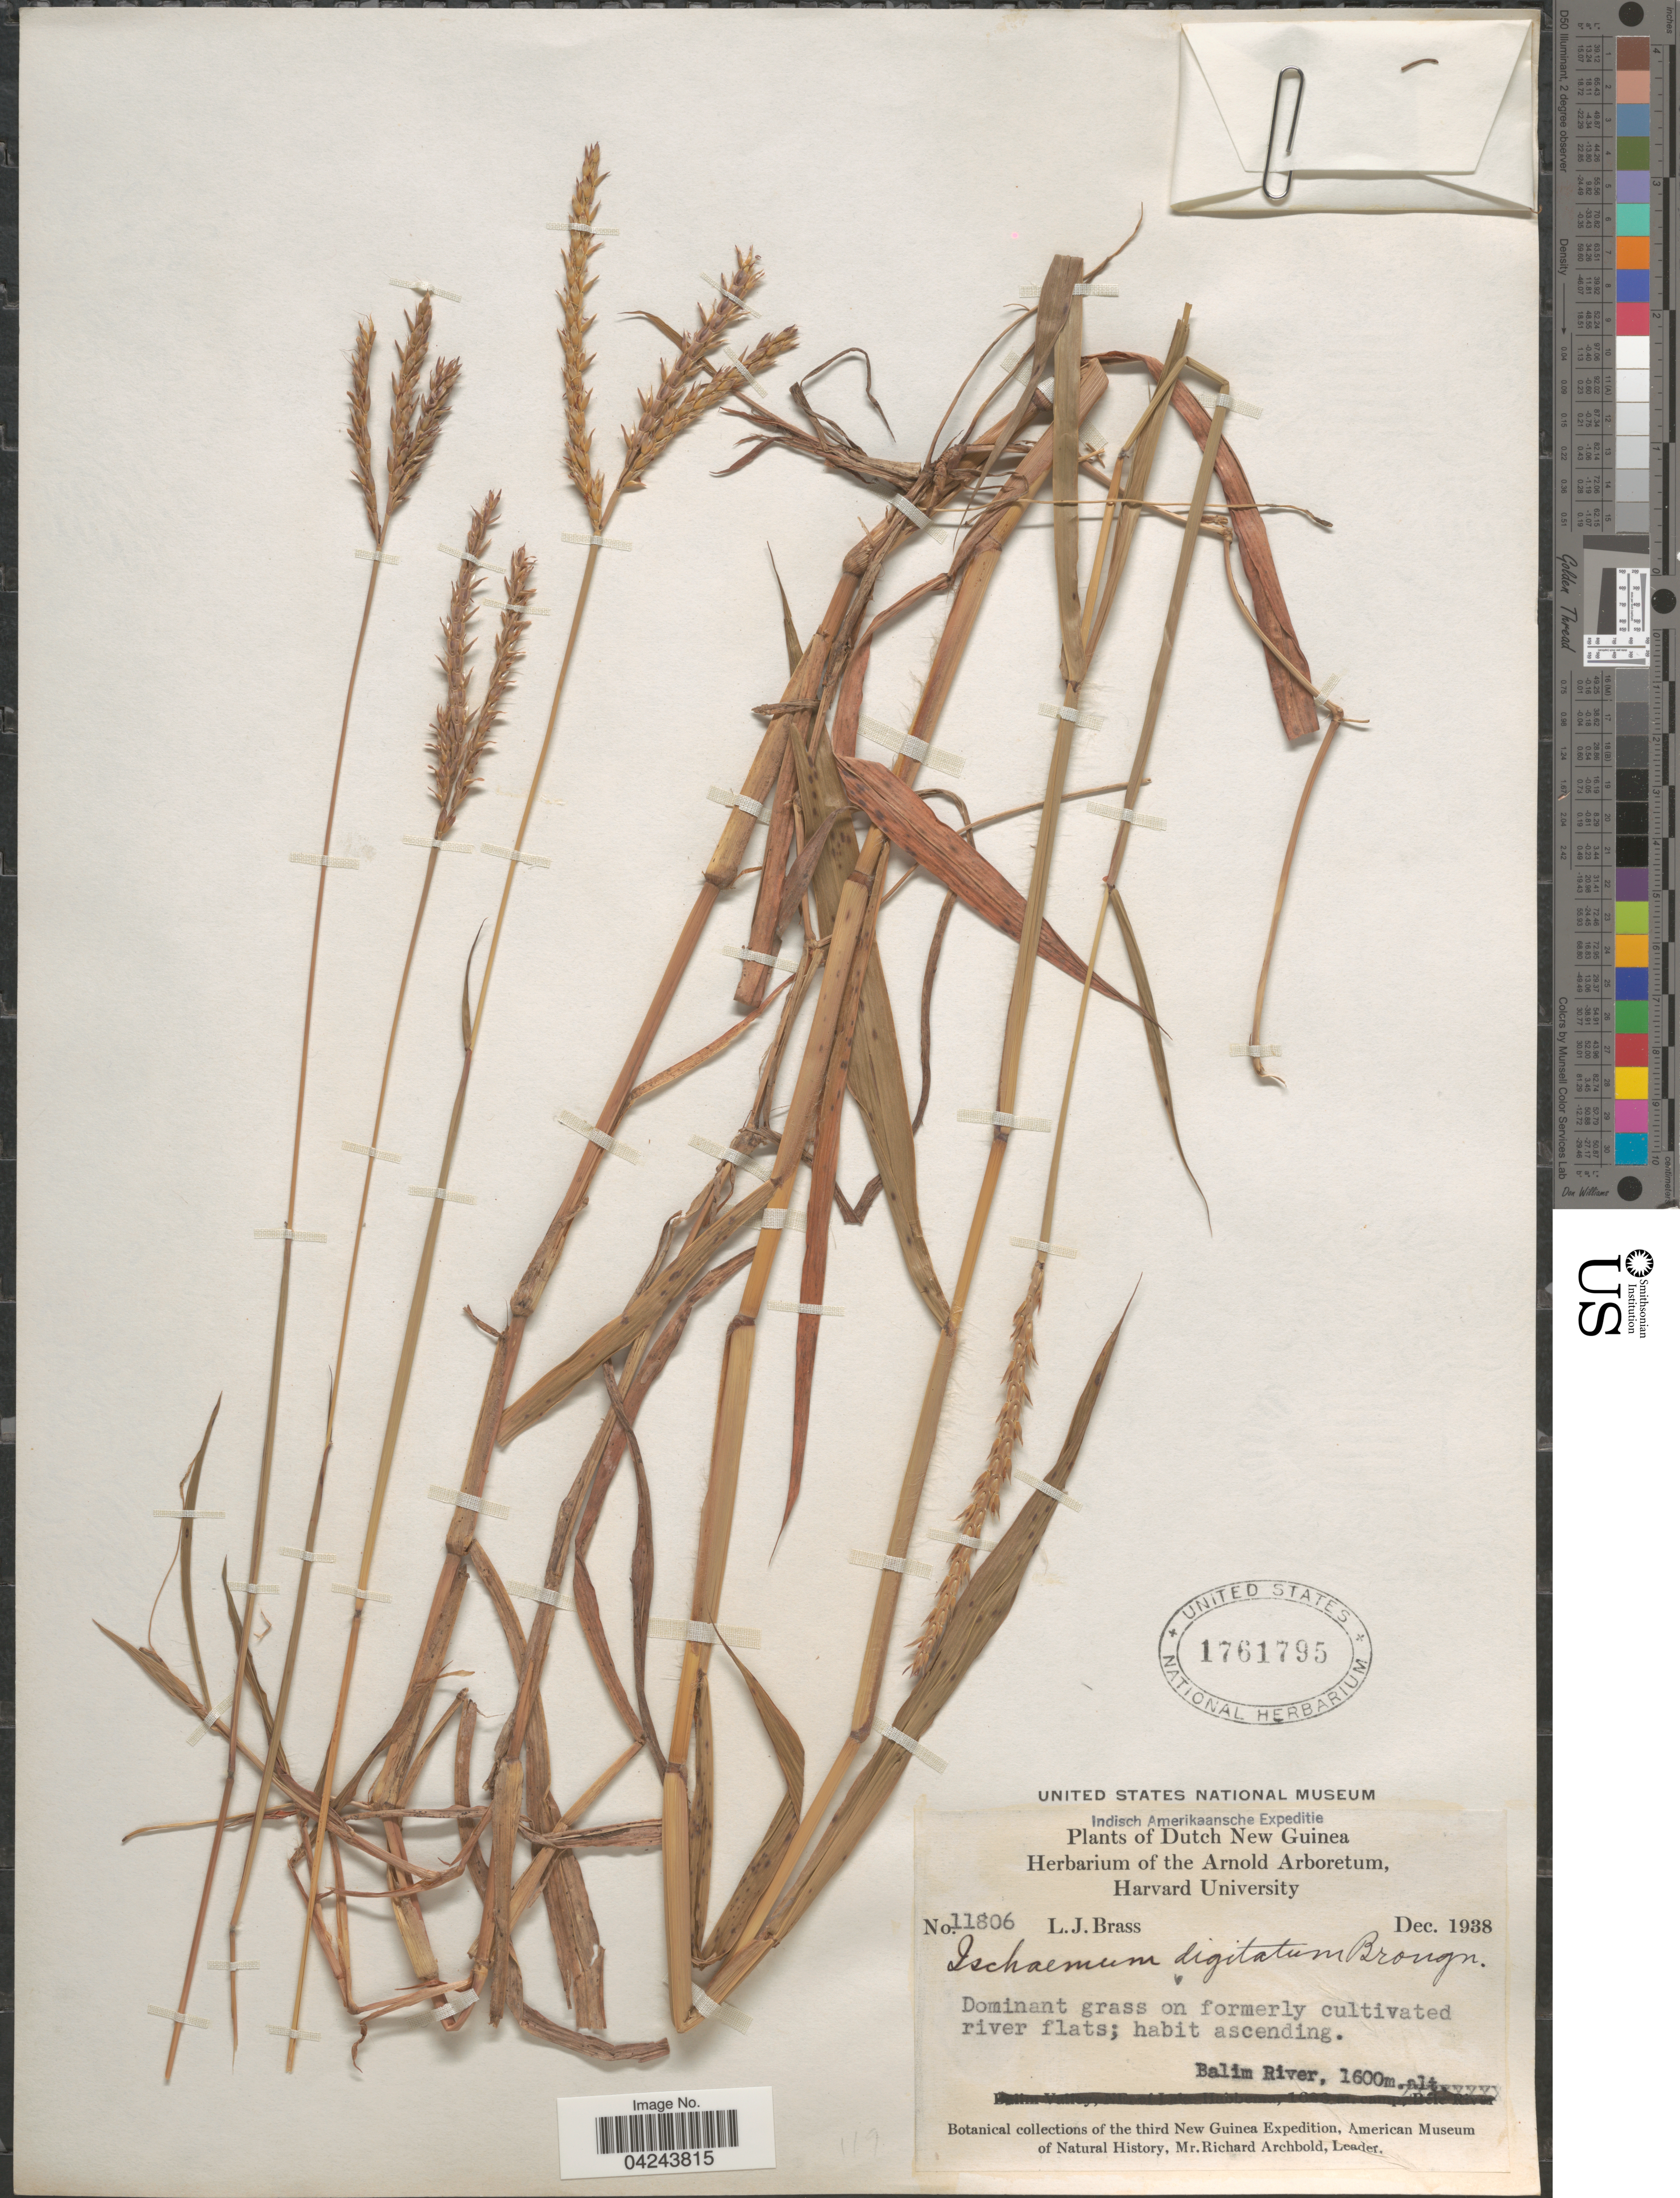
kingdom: Plantae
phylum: Tracheophyta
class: Liliopsida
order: Poales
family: Poaceae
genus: Ischaemum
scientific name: Ischaemum polystachyum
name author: J. Presl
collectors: L. J. Brass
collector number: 11806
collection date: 1938-12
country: Indonesia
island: New Guinea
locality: Indisch Amerikaansche Expedtie. Dutch New Guinea. Balim River. The third New Guinea Expedition.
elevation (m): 1600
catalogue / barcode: US 1761795